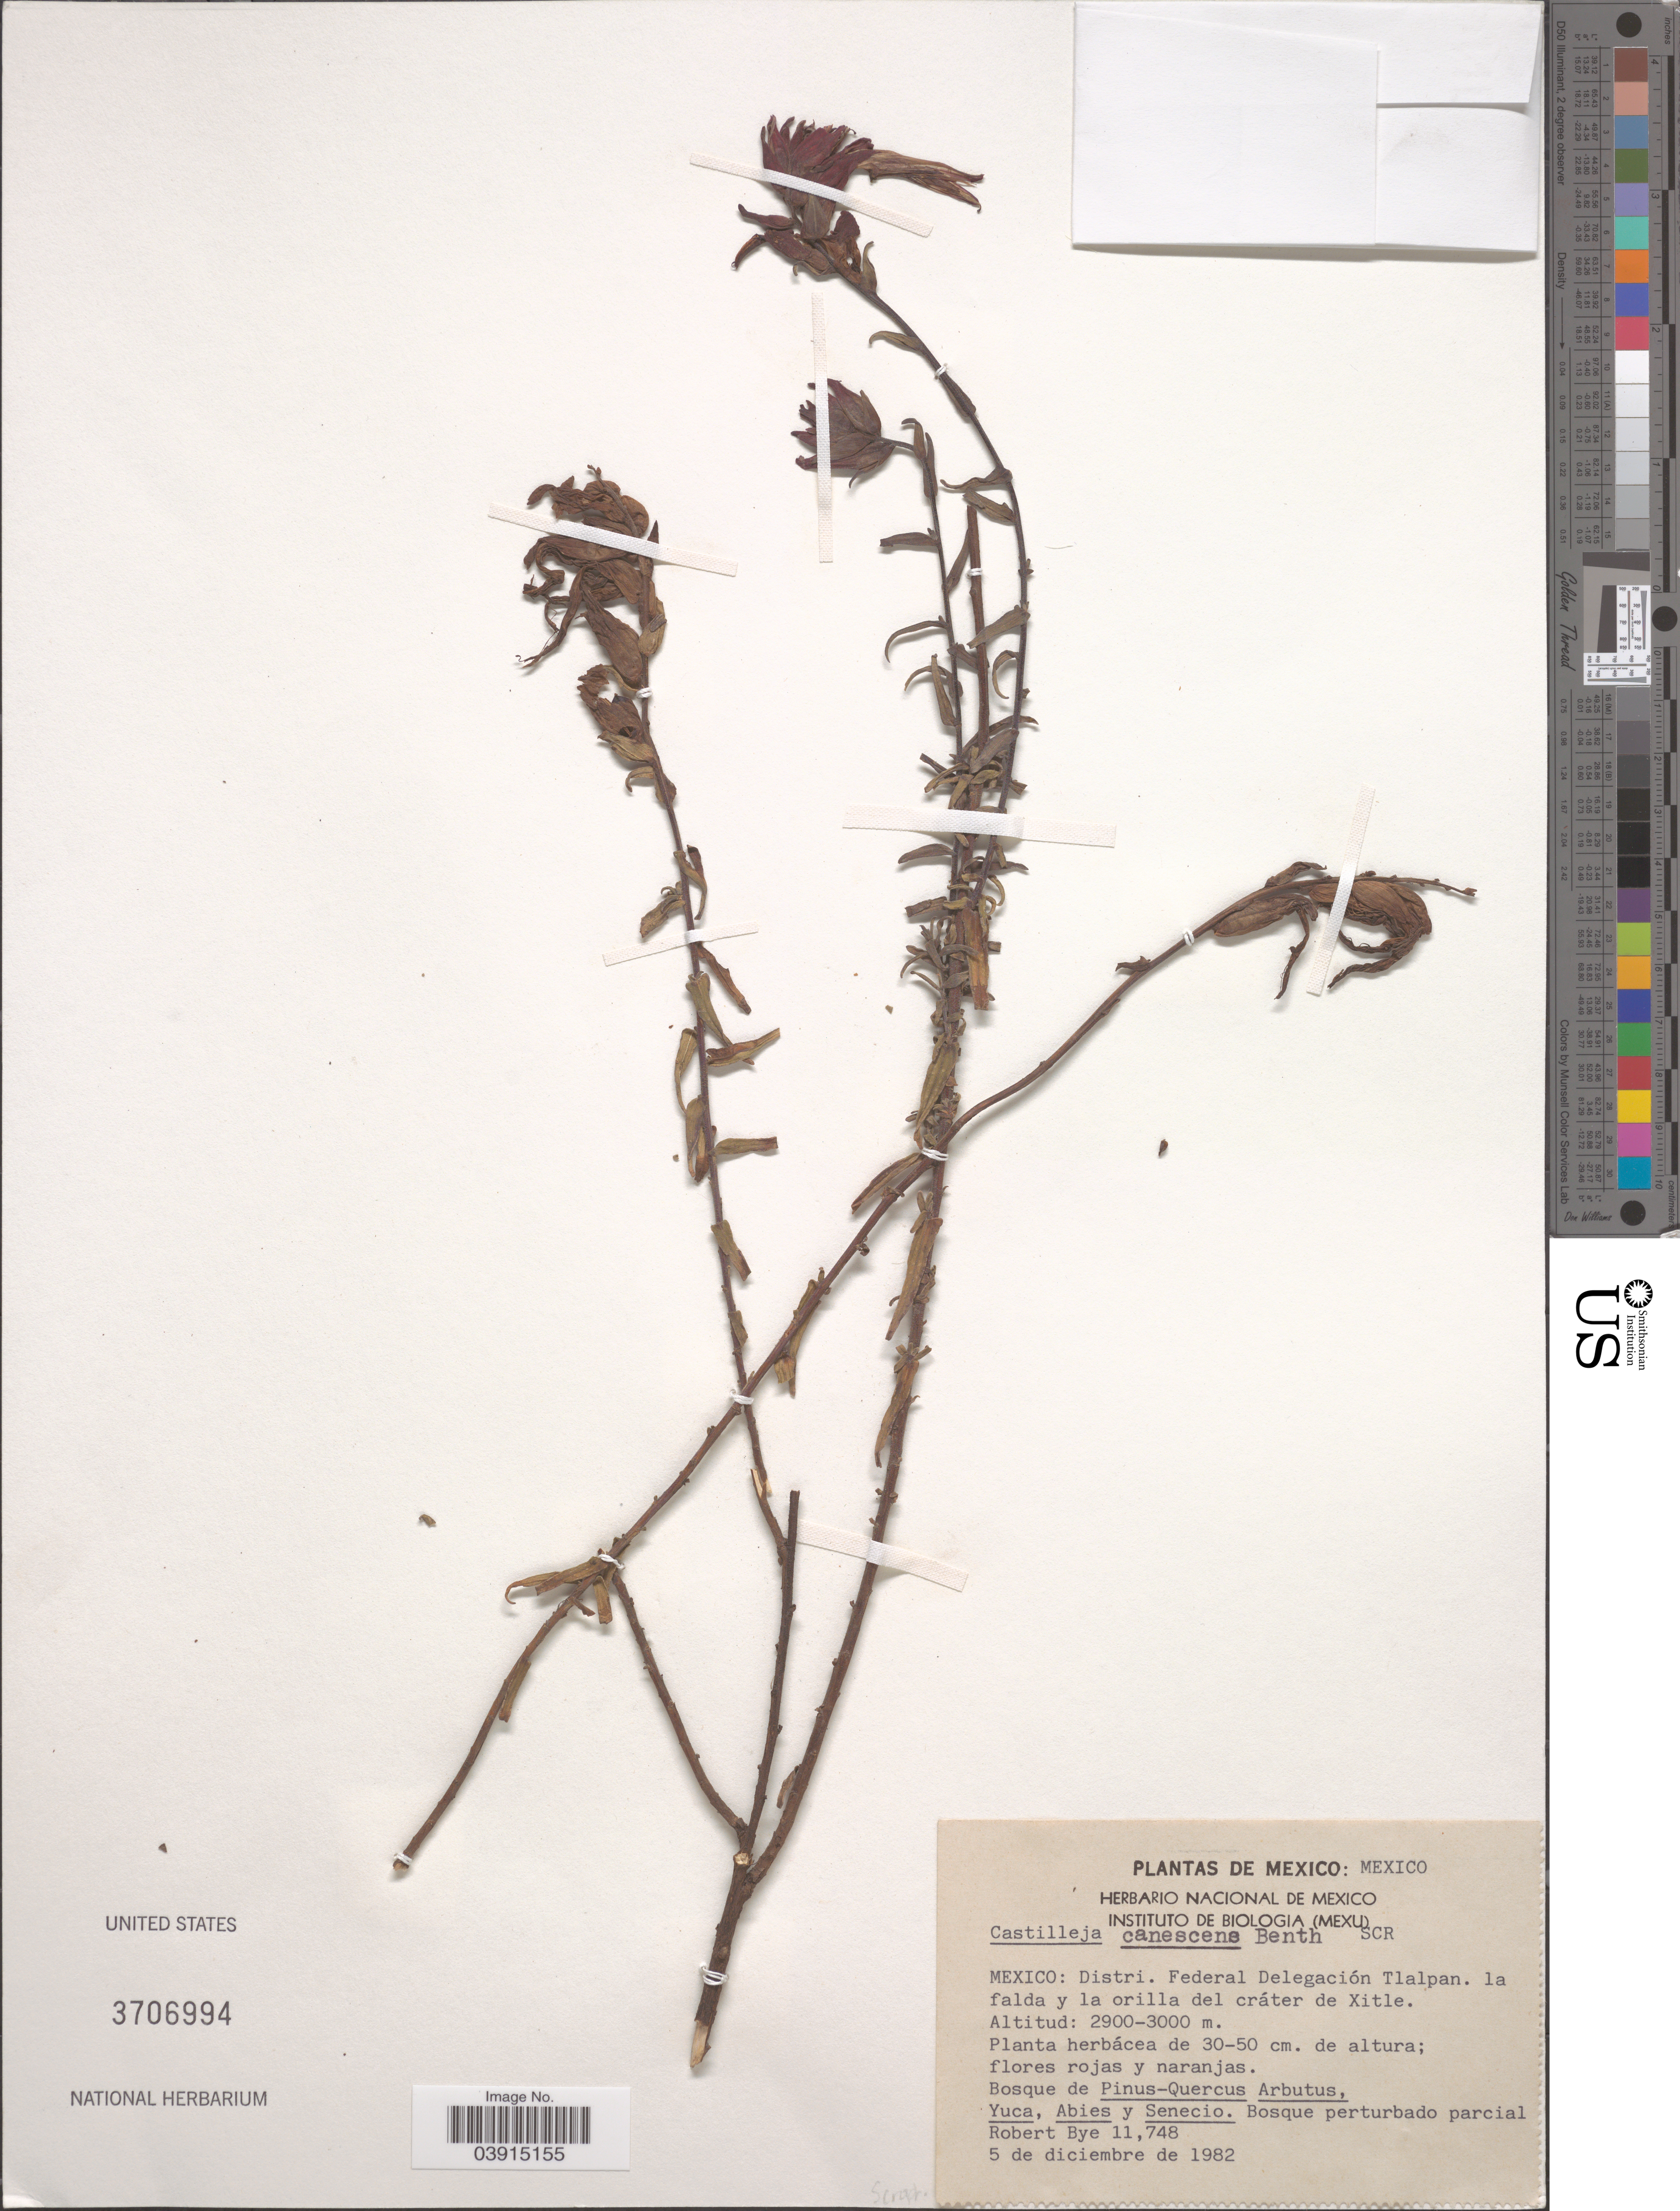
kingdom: Plantae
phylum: Tracheophyta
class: Magnoliopsida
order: Lamiales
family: Orobanchaceae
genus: Castilleja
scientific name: Castilleja canescens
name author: Benth.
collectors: R. A. Bye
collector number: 11748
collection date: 1982-12-05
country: Mexico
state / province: México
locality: Distri. Federal Delegación Tlalpan. la falda y la orilla del cráter de Xitle.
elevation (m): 2900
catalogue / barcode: US 3706994